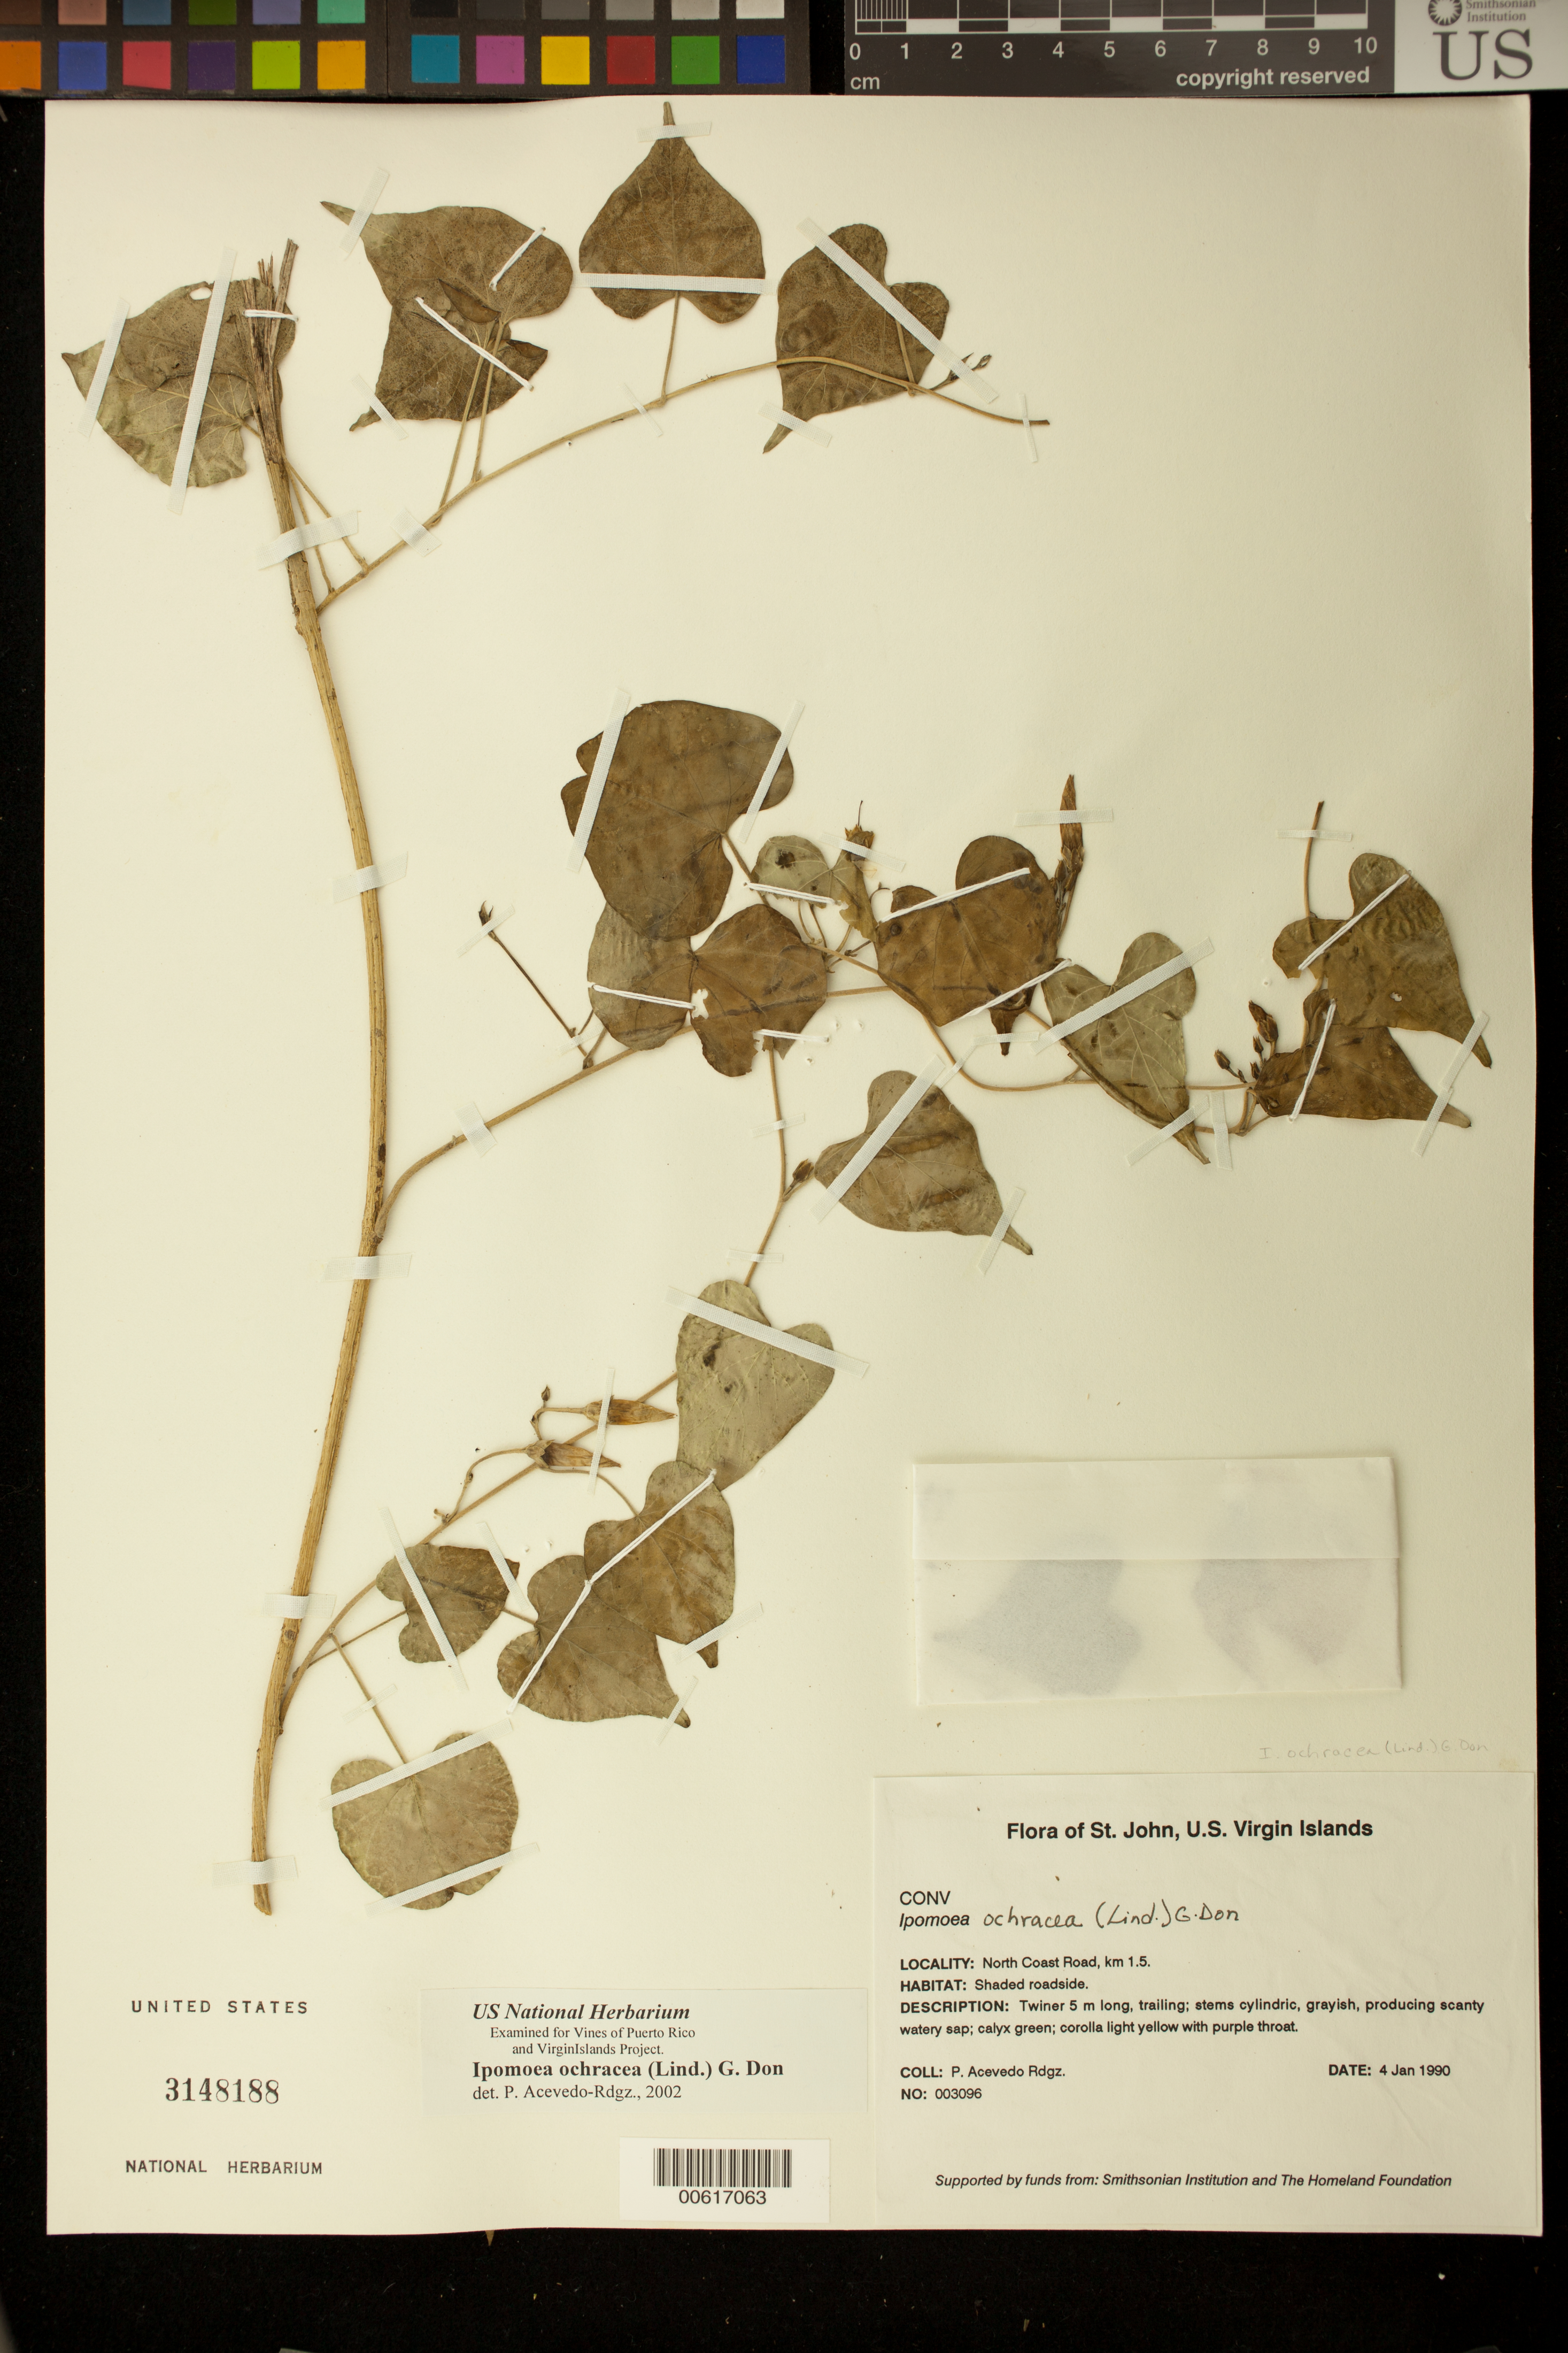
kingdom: Plantae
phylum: Tracheophyta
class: Magnoliopsida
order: Solanales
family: Convolvulaceae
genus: Ipomoea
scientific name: Ipomoea ochracea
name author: (Lindl.) G. Don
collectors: P. Acevedo-Rodr.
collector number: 3096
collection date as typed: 04 Jan 1990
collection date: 1990-01-04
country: U.S. Virgin Islands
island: St. John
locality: Cruz Bay Quarter; North Coast Road, km 1.5.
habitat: Shaded roadside.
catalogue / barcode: US 3148188